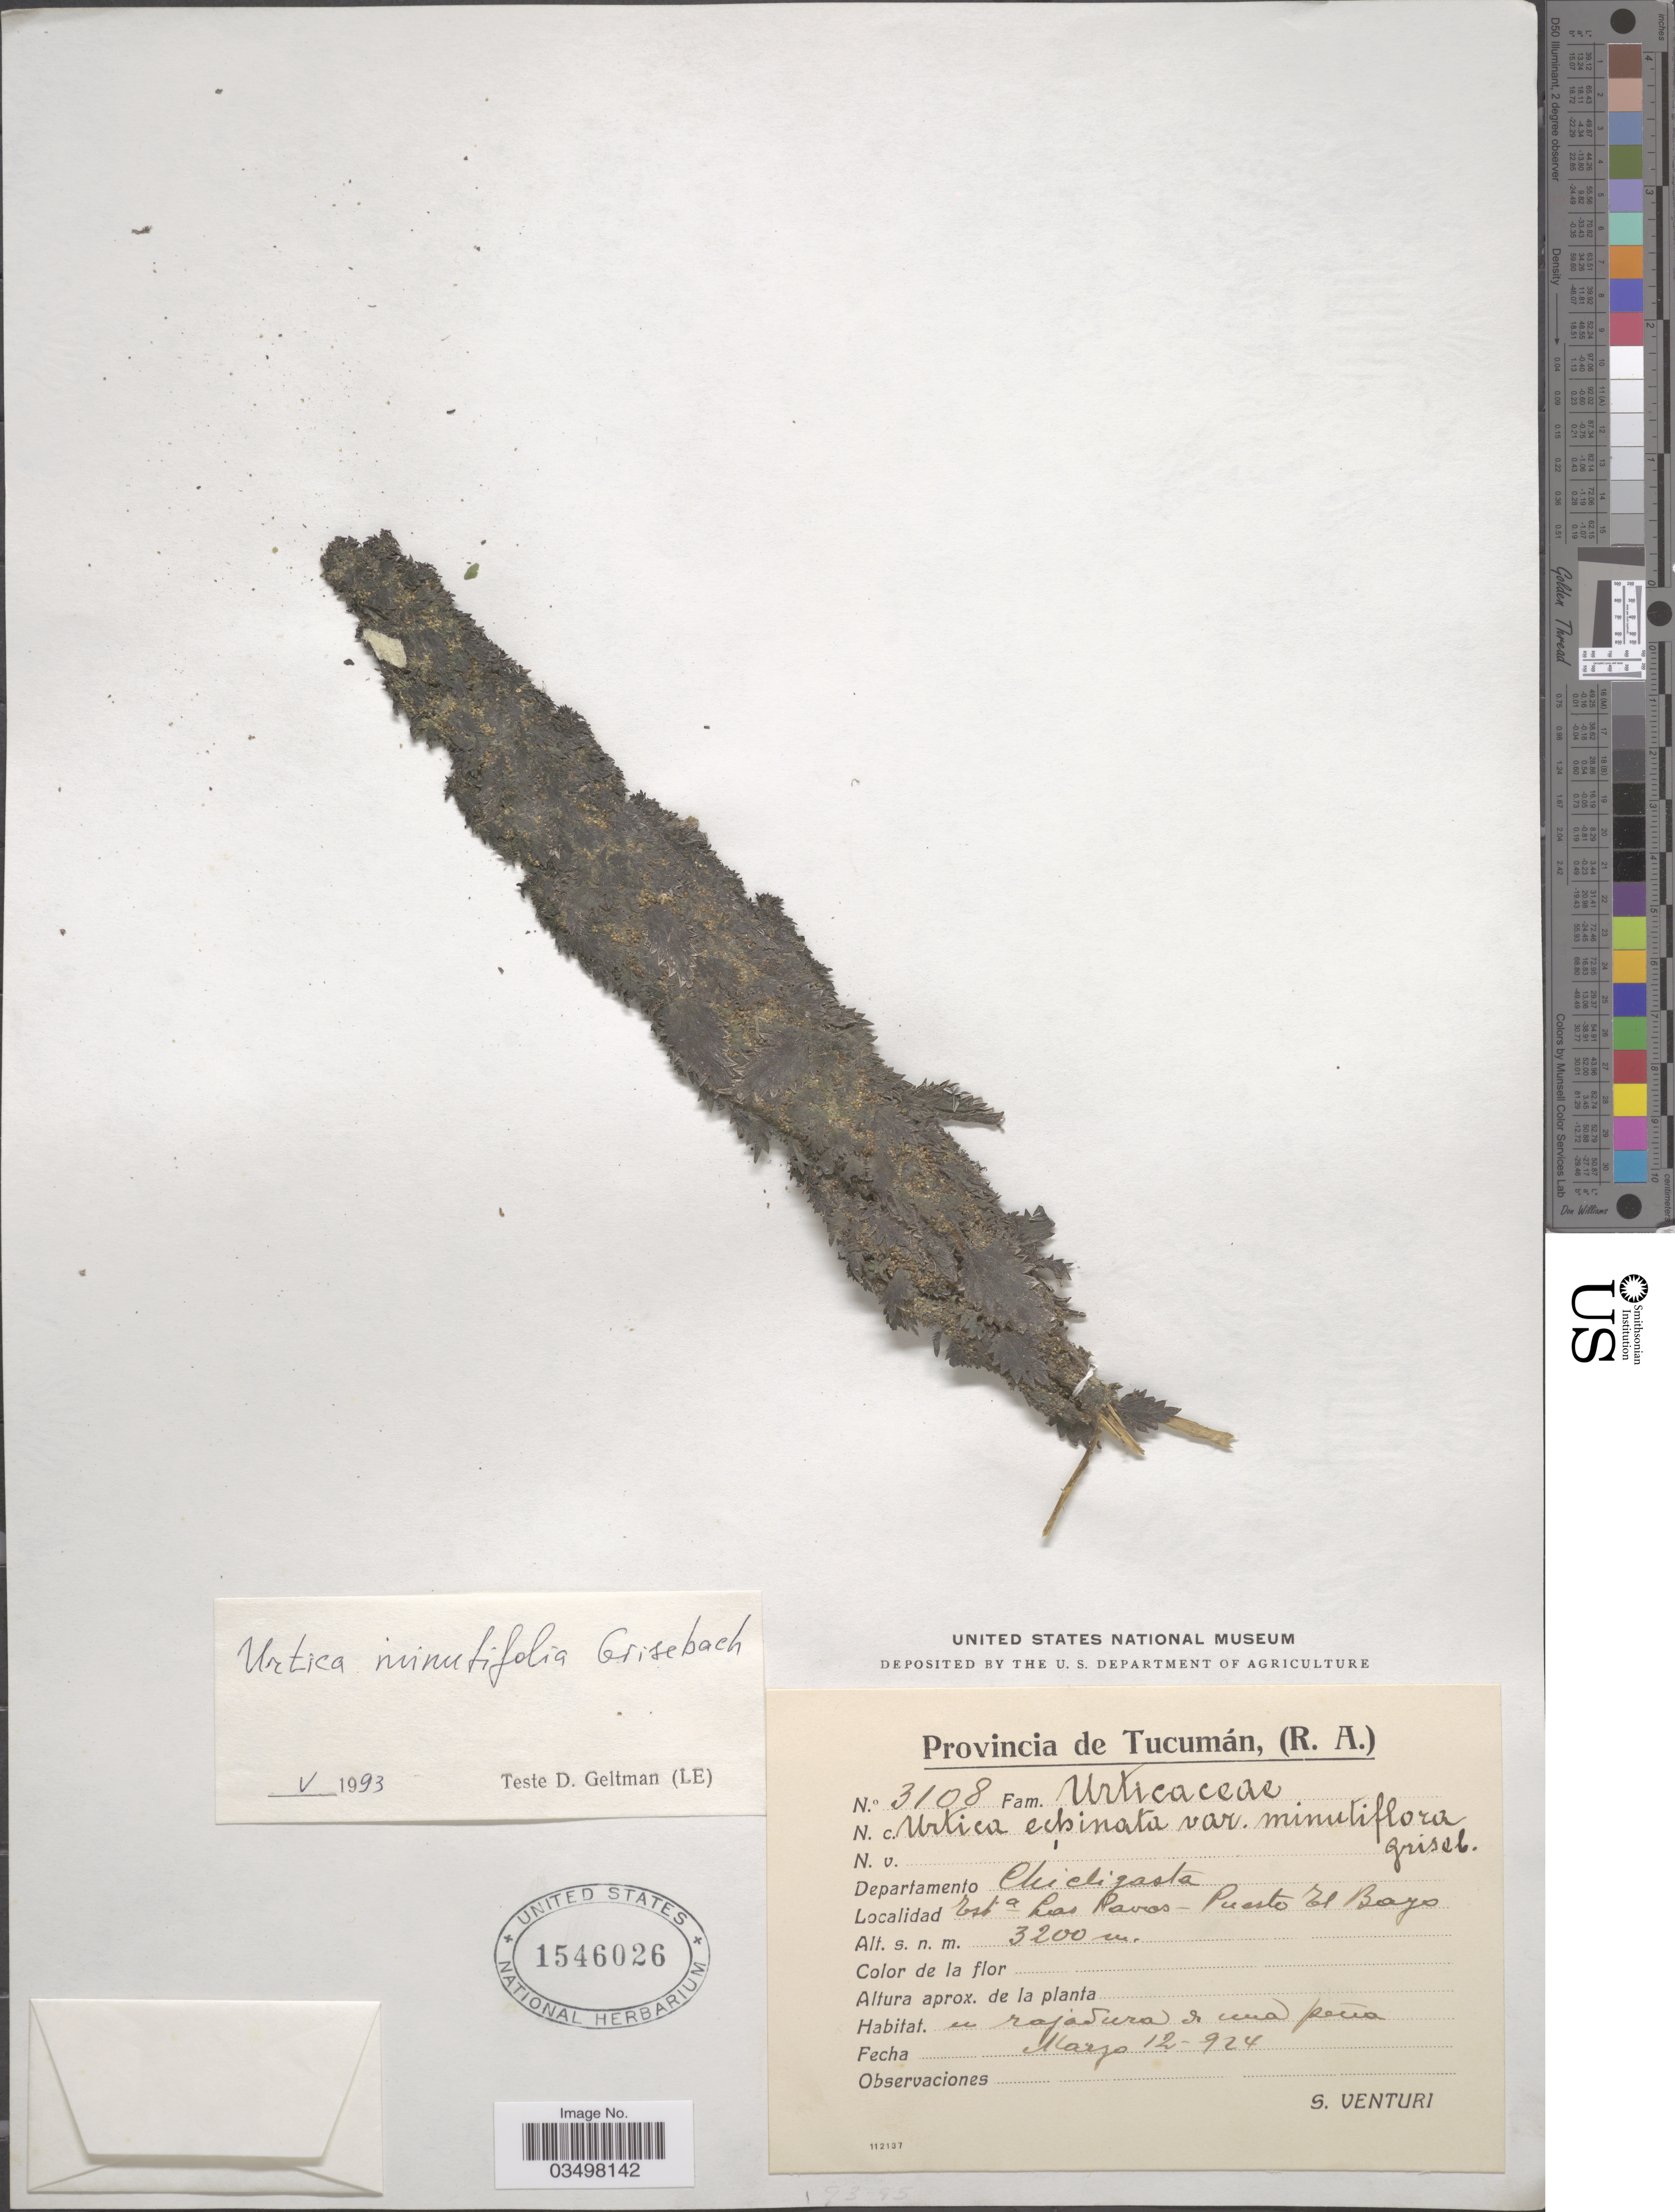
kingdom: Plantae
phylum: Tracheophyta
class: Magnoliopsida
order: Rosales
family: Urticaceae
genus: Urtica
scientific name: Urtica minutifolia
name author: Griseb.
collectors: S. Venturi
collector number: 3108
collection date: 1924-03-12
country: Argentina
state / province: Tucuman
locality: Departamento Chicligasta, Esta Las Pavas - Puerto El Bayo.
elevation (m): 3200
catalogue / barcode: US 1546026